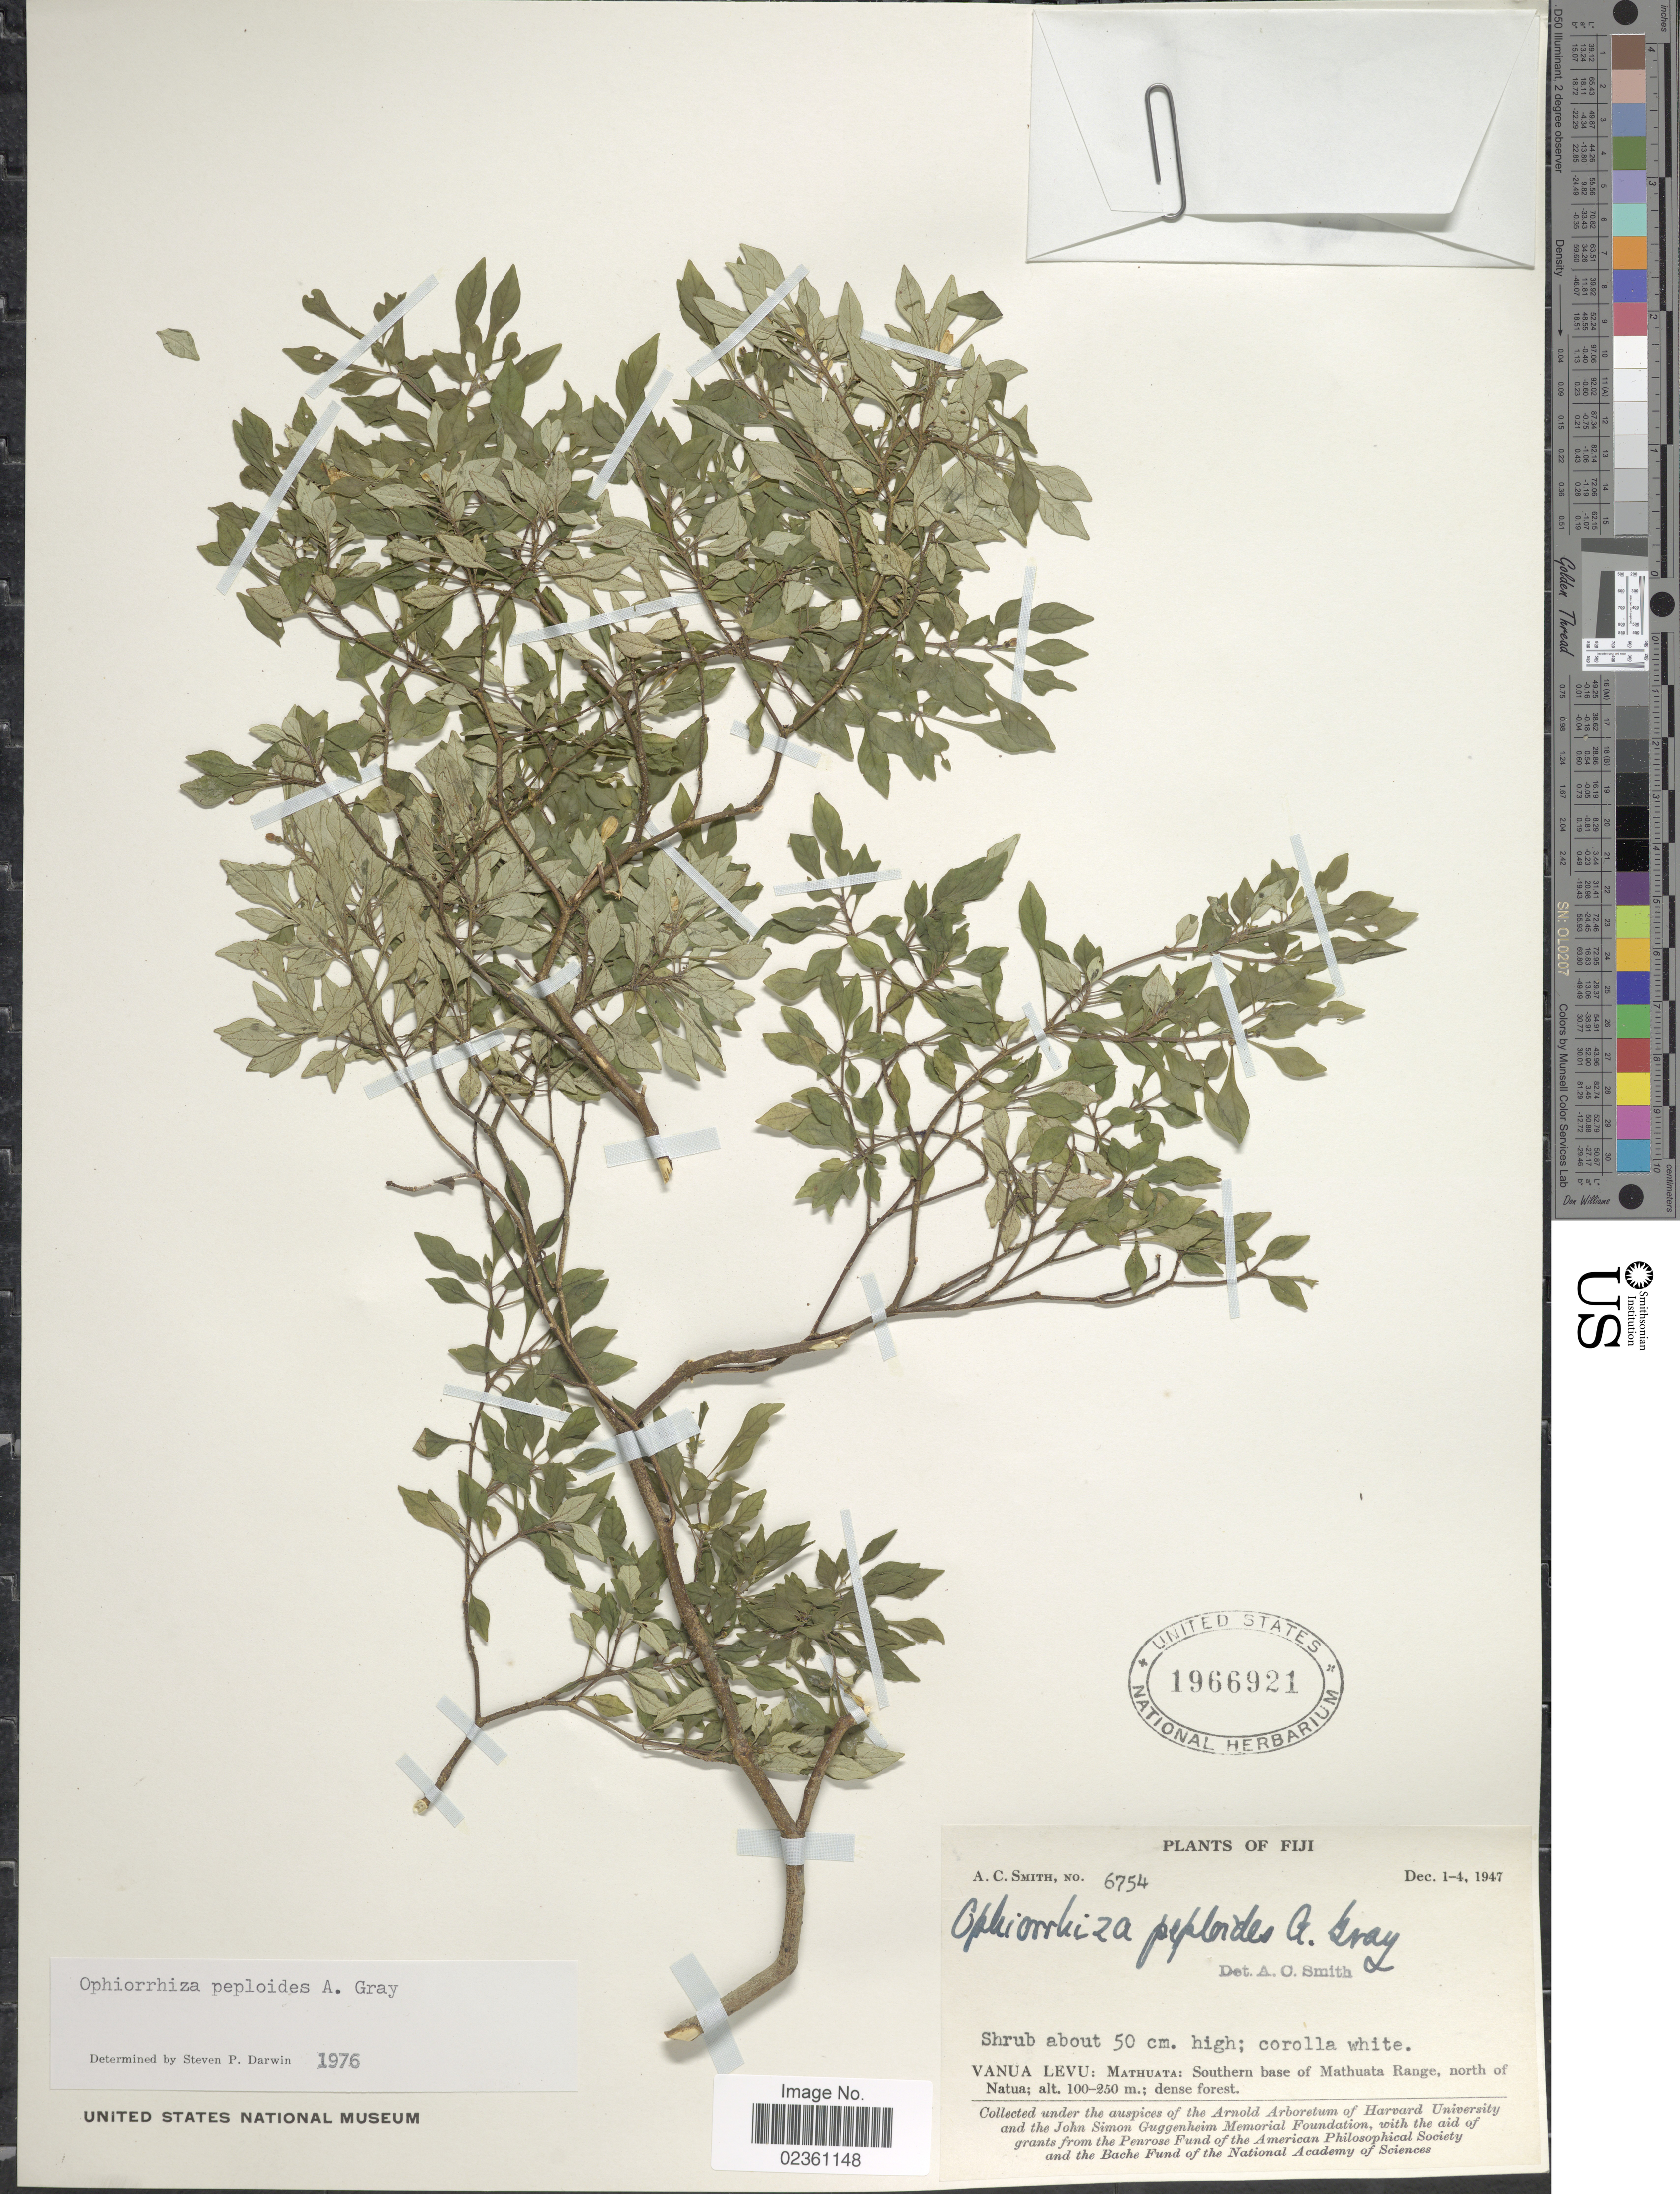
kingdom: Plantae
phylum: Tracheophyta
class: Magnoliopsida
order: Gentianales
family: Rubiaceae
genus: Ophiorrhiza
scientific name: Ophiorrhiza peploides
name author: A. Gray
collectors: A. C. Smith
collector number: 6754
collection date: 1947-12-01/1947-12-04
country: Fiji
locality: Vanua Levu: Mathuata: Southern base of Mathuata Range, north of Natua; dense forest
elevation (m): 100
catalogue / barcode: US 1966921